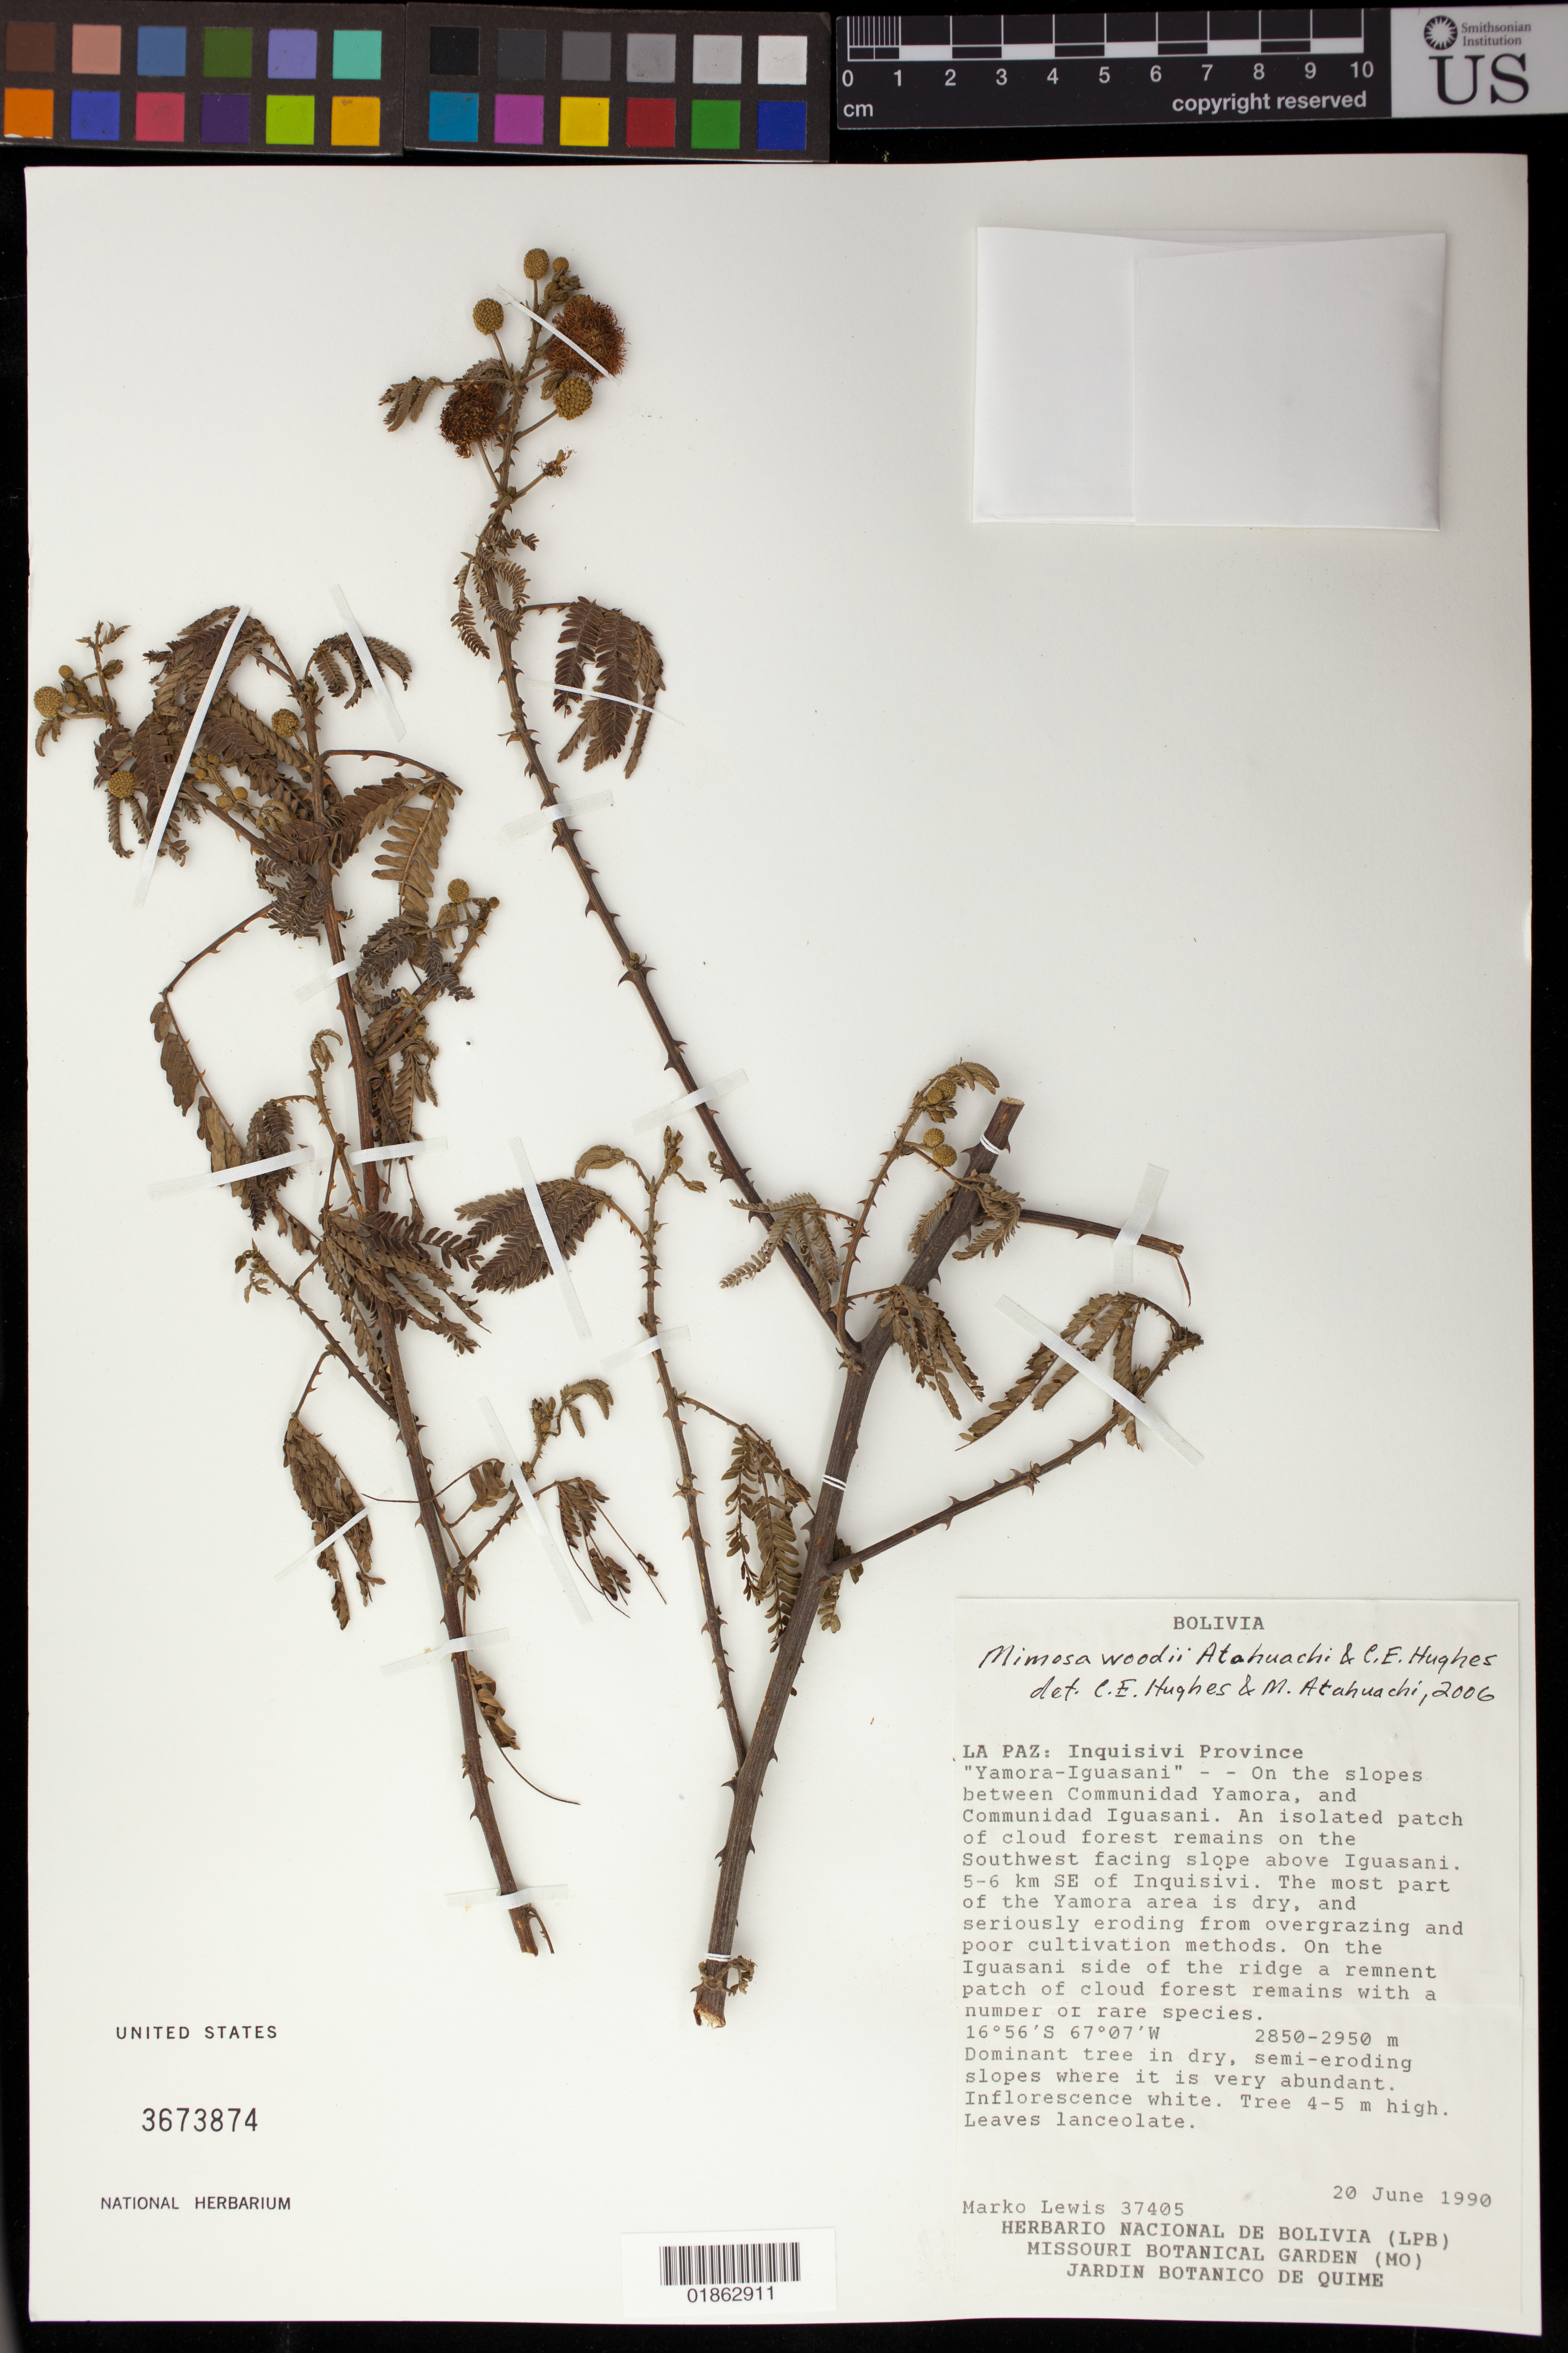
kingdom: Plantae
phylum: Tracheophyta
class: Magnoliopsida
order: Fabales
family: Fabaceae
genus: Mimosa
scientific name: Mimosa woodii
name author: Atahuachi & C. E. Hughes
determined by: Hughes, C. E.; Atahuachi, M.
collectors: M. Lewis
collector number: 37405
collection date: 1990-06-20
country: Bolivia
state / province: La Paz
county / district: Inquisivi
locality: "Yamora-Iguasani" On the slopes between Communidad Yamora and Communidad Iguasani. On the southwest facing slope above Iguasani. 5-6 km SE of Inquisivi.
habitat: An isolated patch of cloud forest.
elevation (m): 2850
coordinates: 16 56 S, 67 07 W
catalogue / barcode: US 3673874